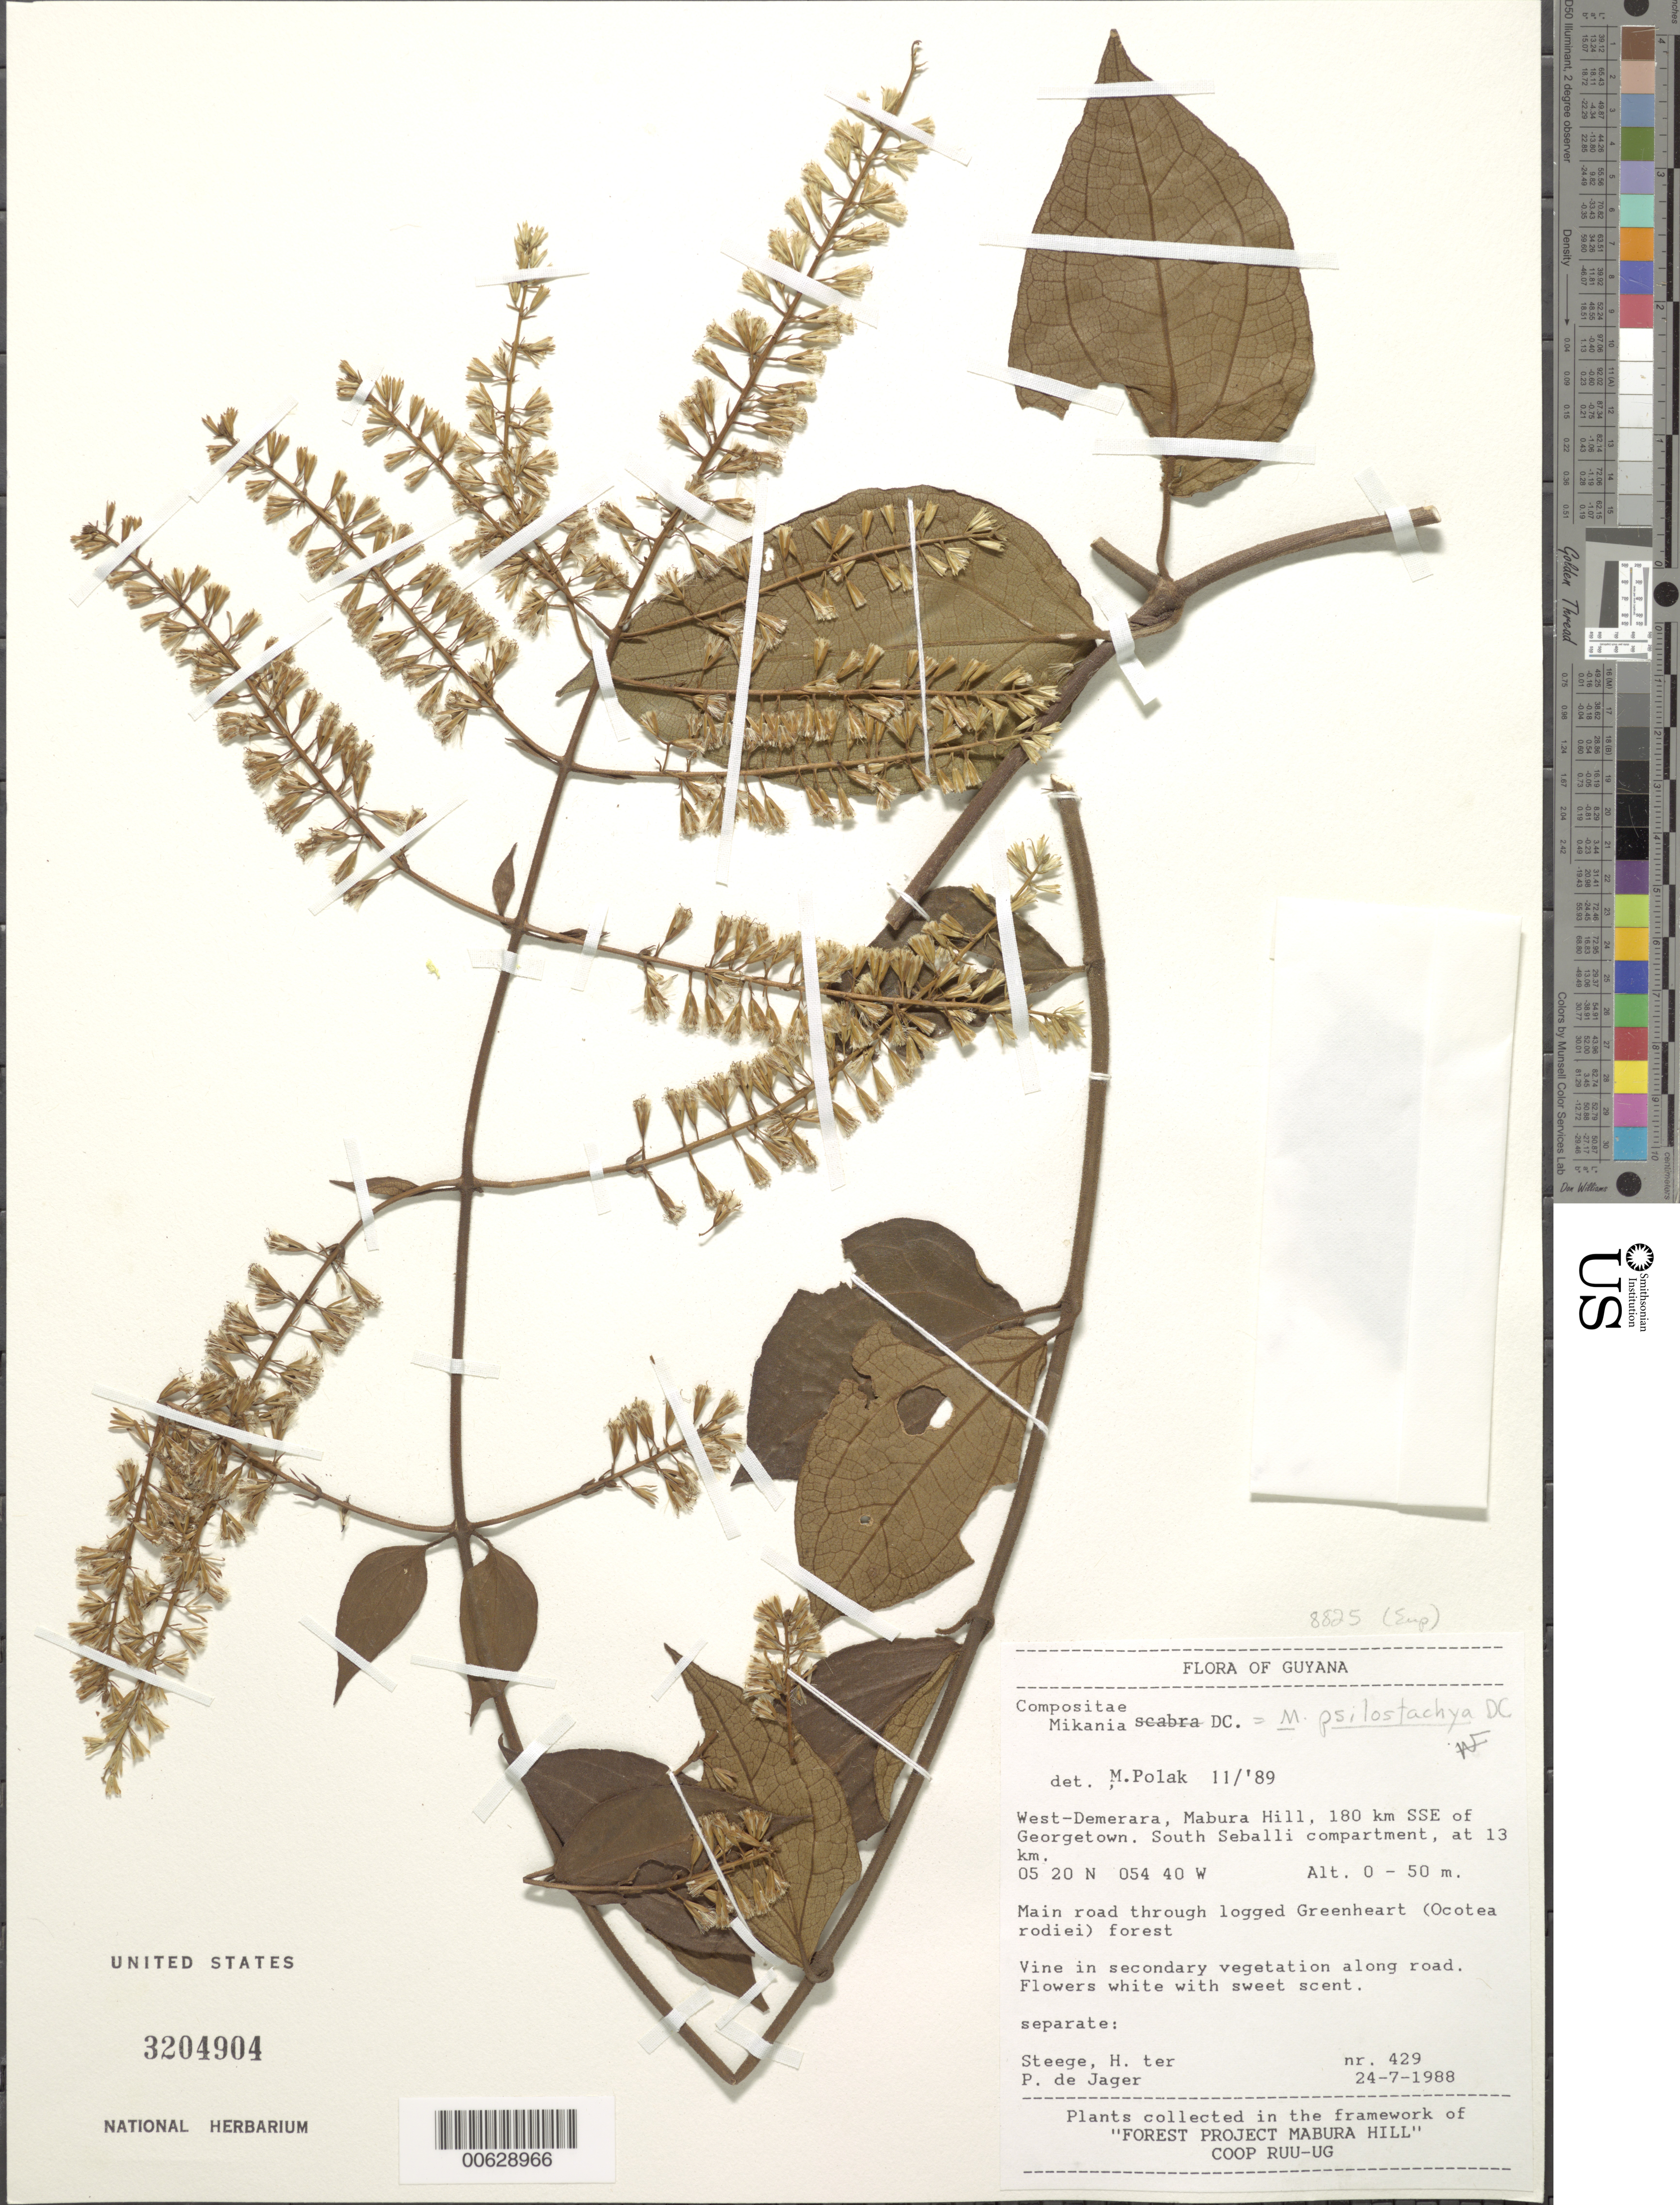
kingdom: Plantae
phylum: Tracheophyta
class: Magnoliopsida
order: Asterales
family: Asteraceae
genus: Mikania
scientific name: Mikania psilostachya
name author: DC.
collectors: H. ter Steege, B. Welle & P. De Jager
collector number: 429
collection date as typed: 24-Jul-88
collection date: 1988-07-24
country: Guyana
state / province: U. Demerara-Berbice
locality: Mabura Hill, 180 km SSE of Georgetown, South Seballi compartment at 13 km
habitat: Main road through logged Greenheart (Ocotea rodeiei) forest; in secondary vegetation along road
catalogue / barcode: US 3204904